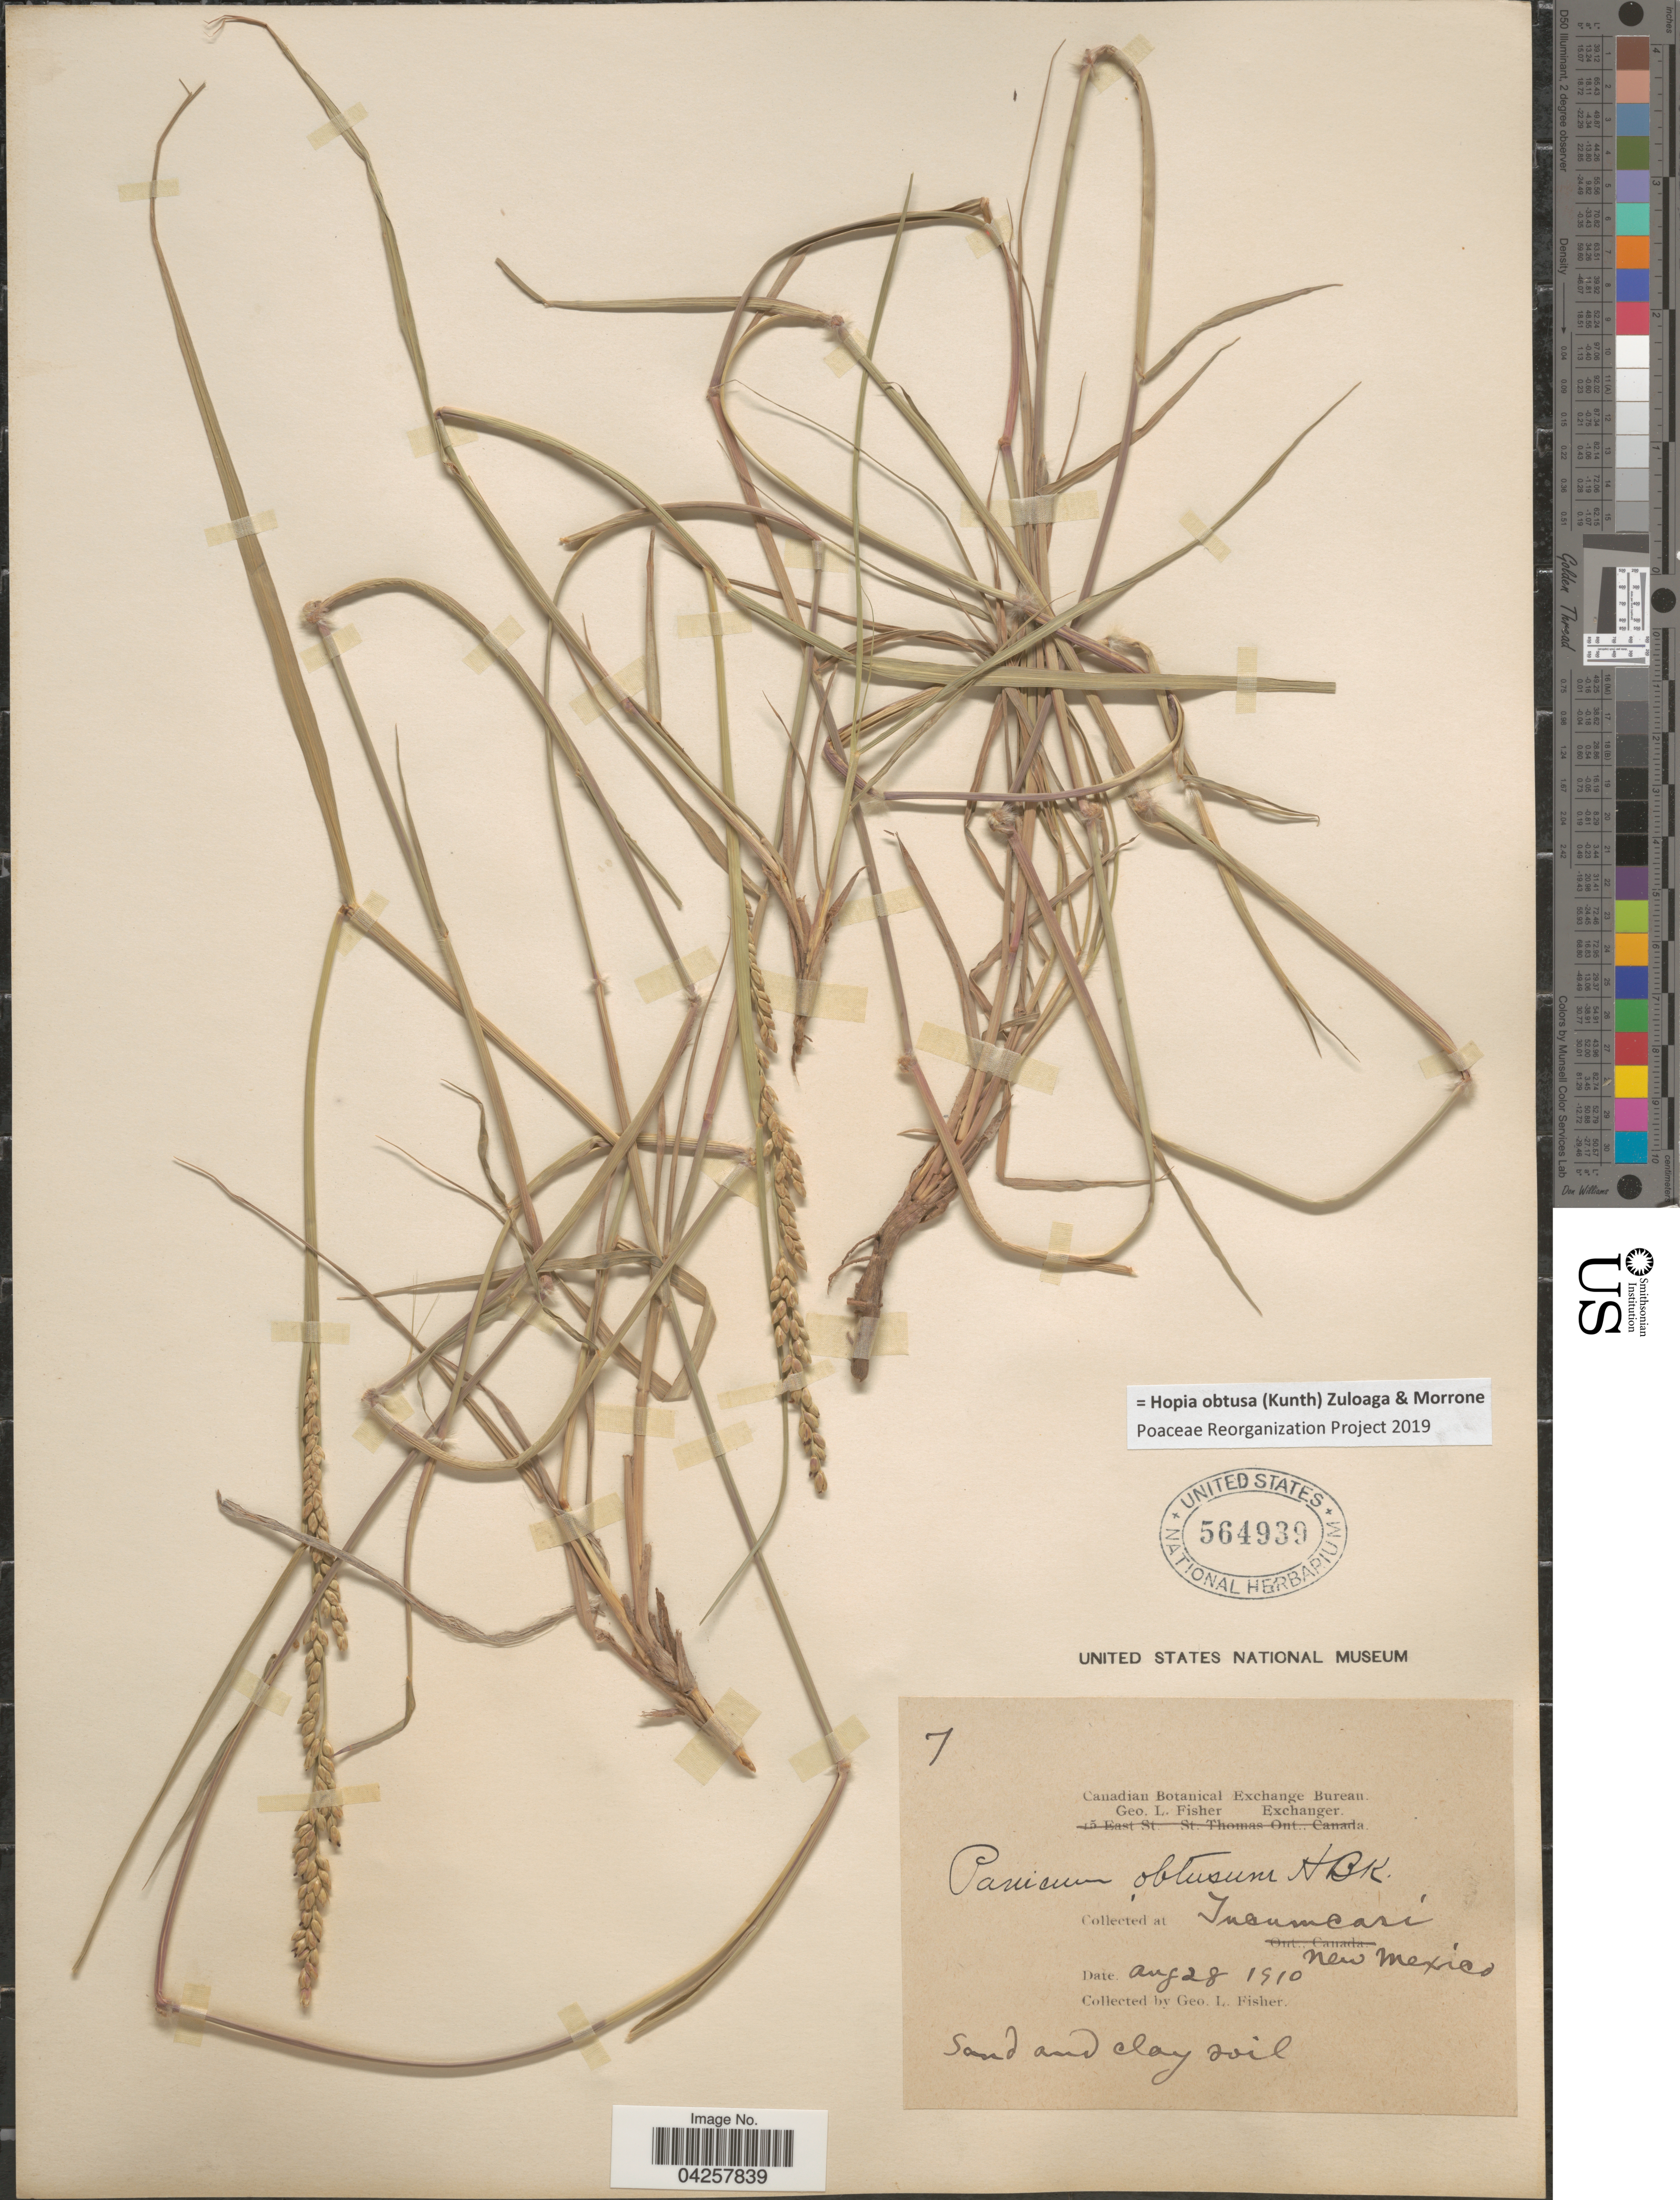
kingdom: Plantae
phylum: Tracheophyta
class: Liliopsida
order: Poales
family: Poaceae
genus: Hopia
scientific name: Hopia obtusa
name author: (Kunth) Zuloaga & Morrone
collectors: G. L. Fisher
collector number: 7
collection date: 1910-08-28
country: United States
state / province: New Mexico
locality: Tucumcari.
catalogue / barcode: US 564939